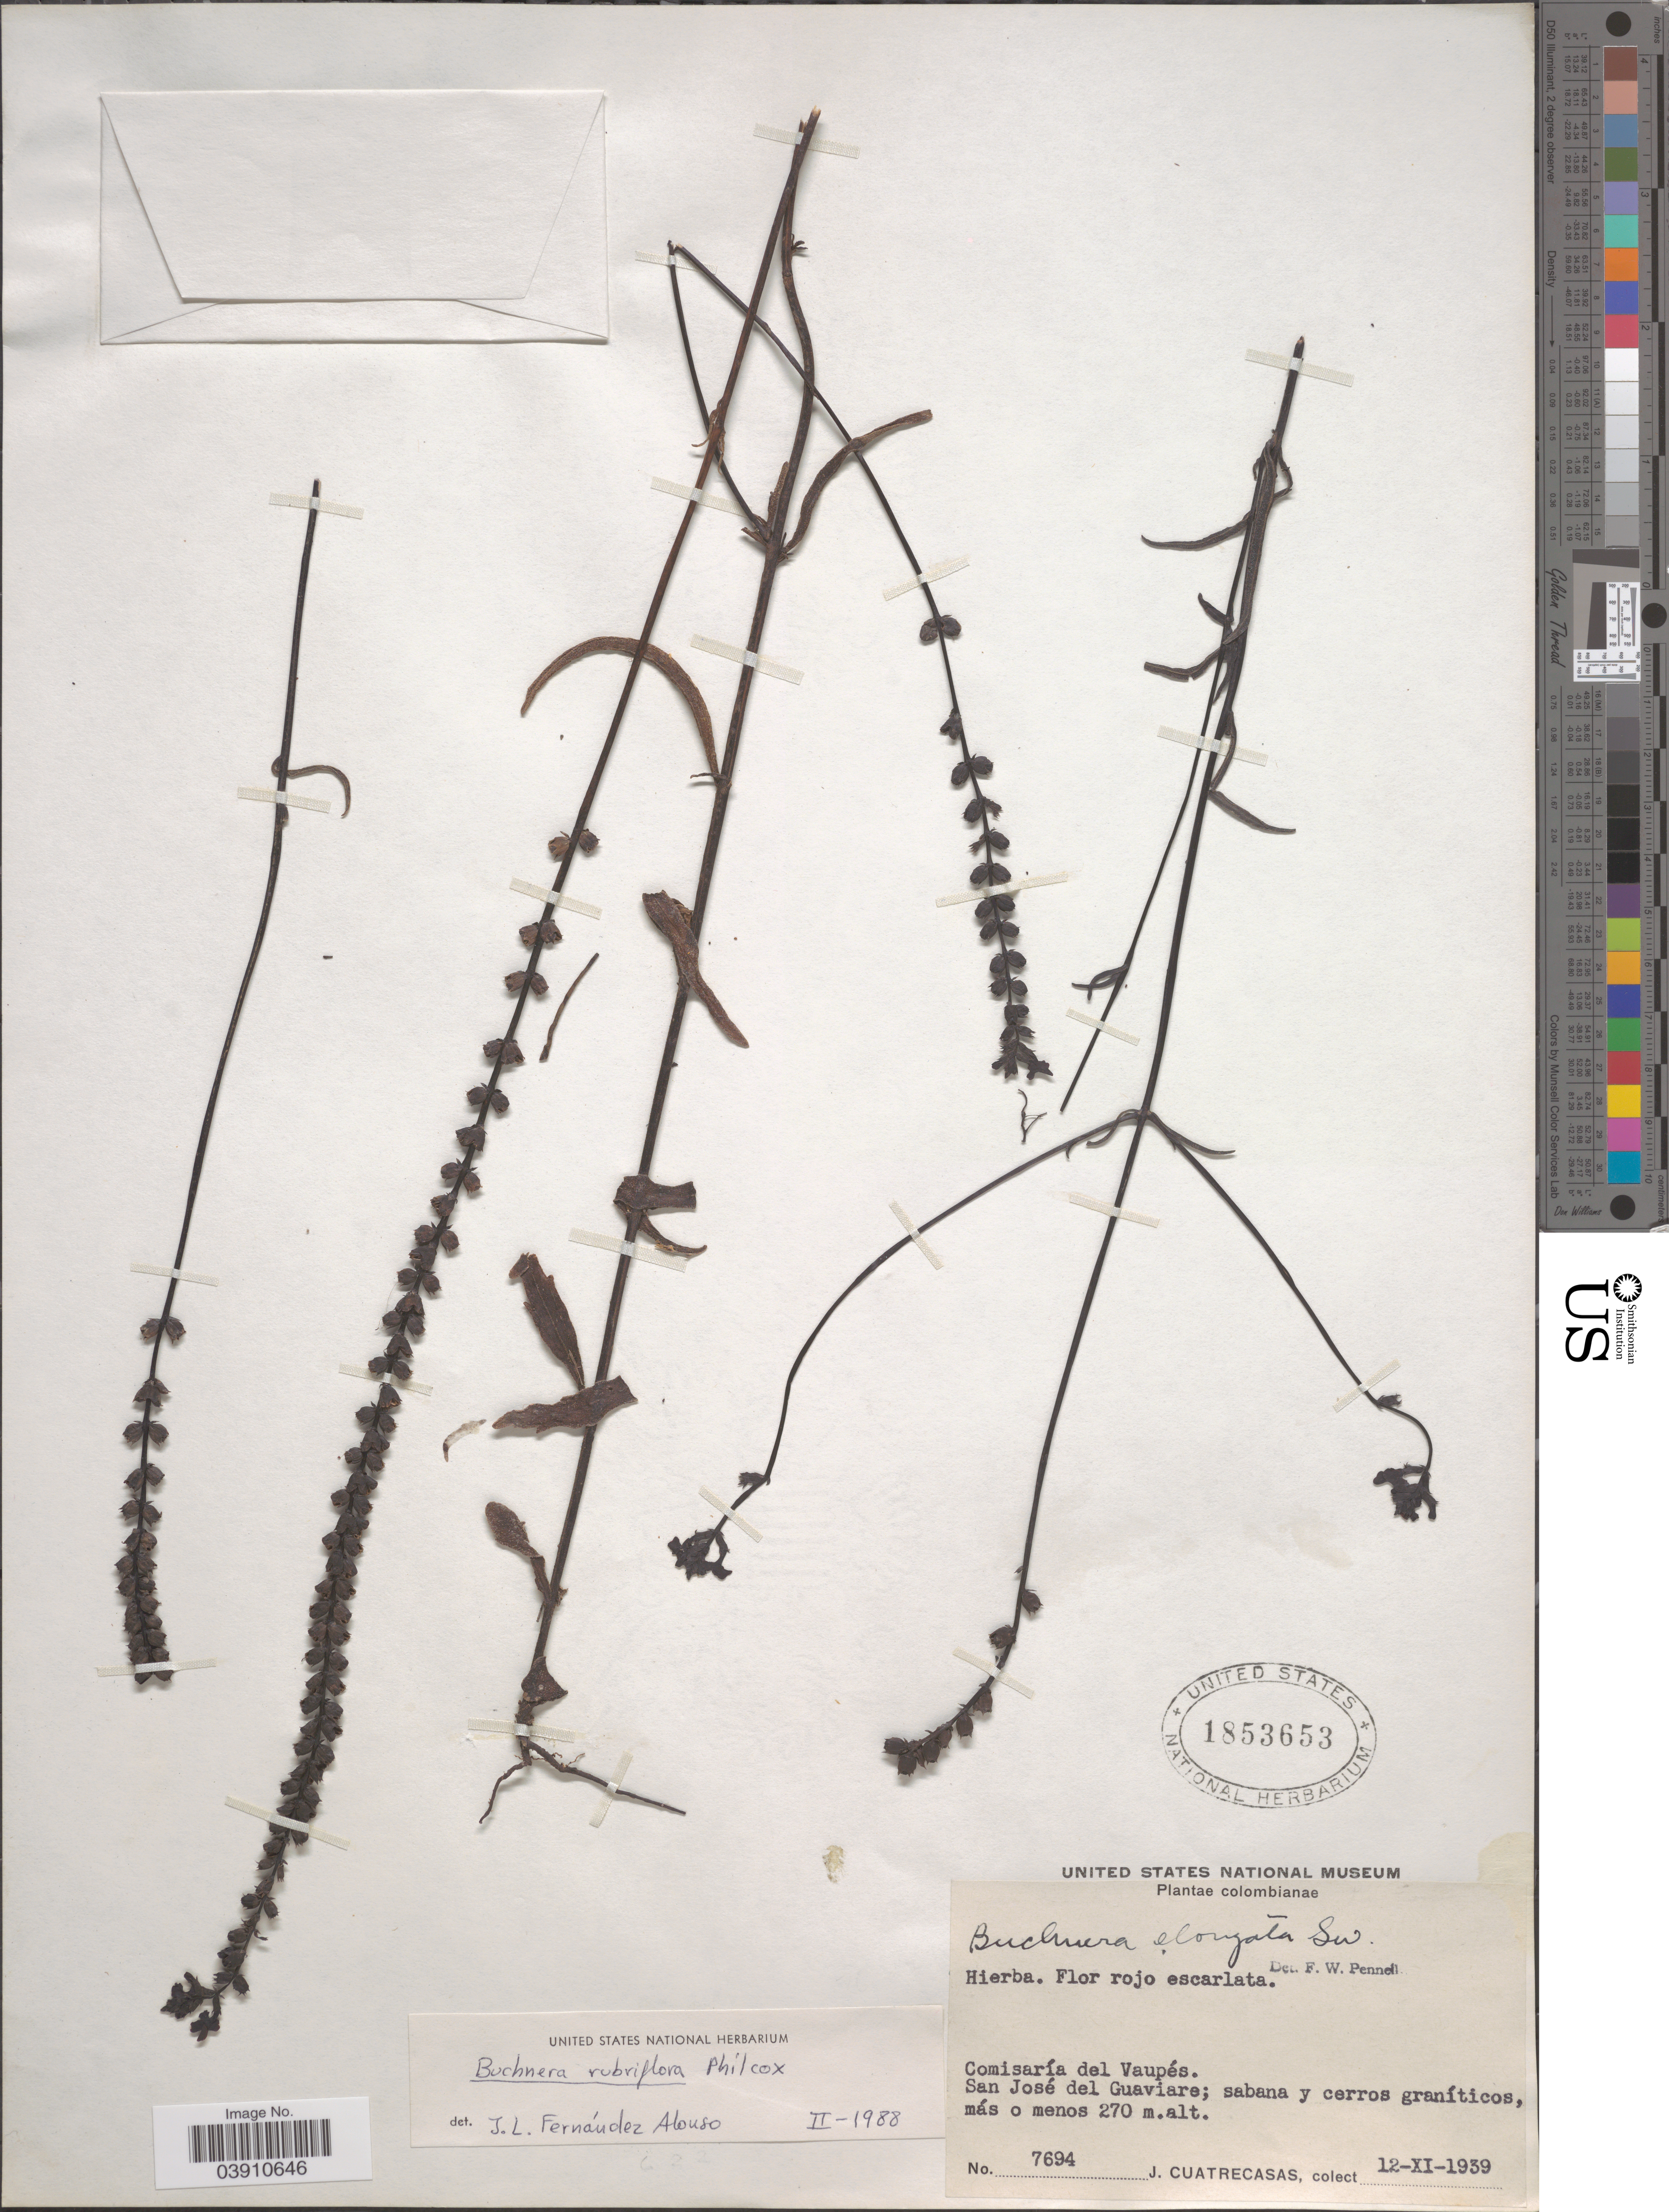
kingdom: Plantae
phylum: Tracheophyta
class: Magnoliopsida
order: Lamiales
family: Orobanchaceae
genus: Buchnera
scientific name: Buchnera rubriflora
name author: Philcox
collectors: J. Cuatrecasas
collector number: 7694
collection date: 1939-11-12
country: Colombia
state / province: Vaupés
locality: Comisaría del Vaupés. San José del Guaviare; sabana y cerros graníticos.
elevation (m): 270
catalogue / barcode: US 1853653